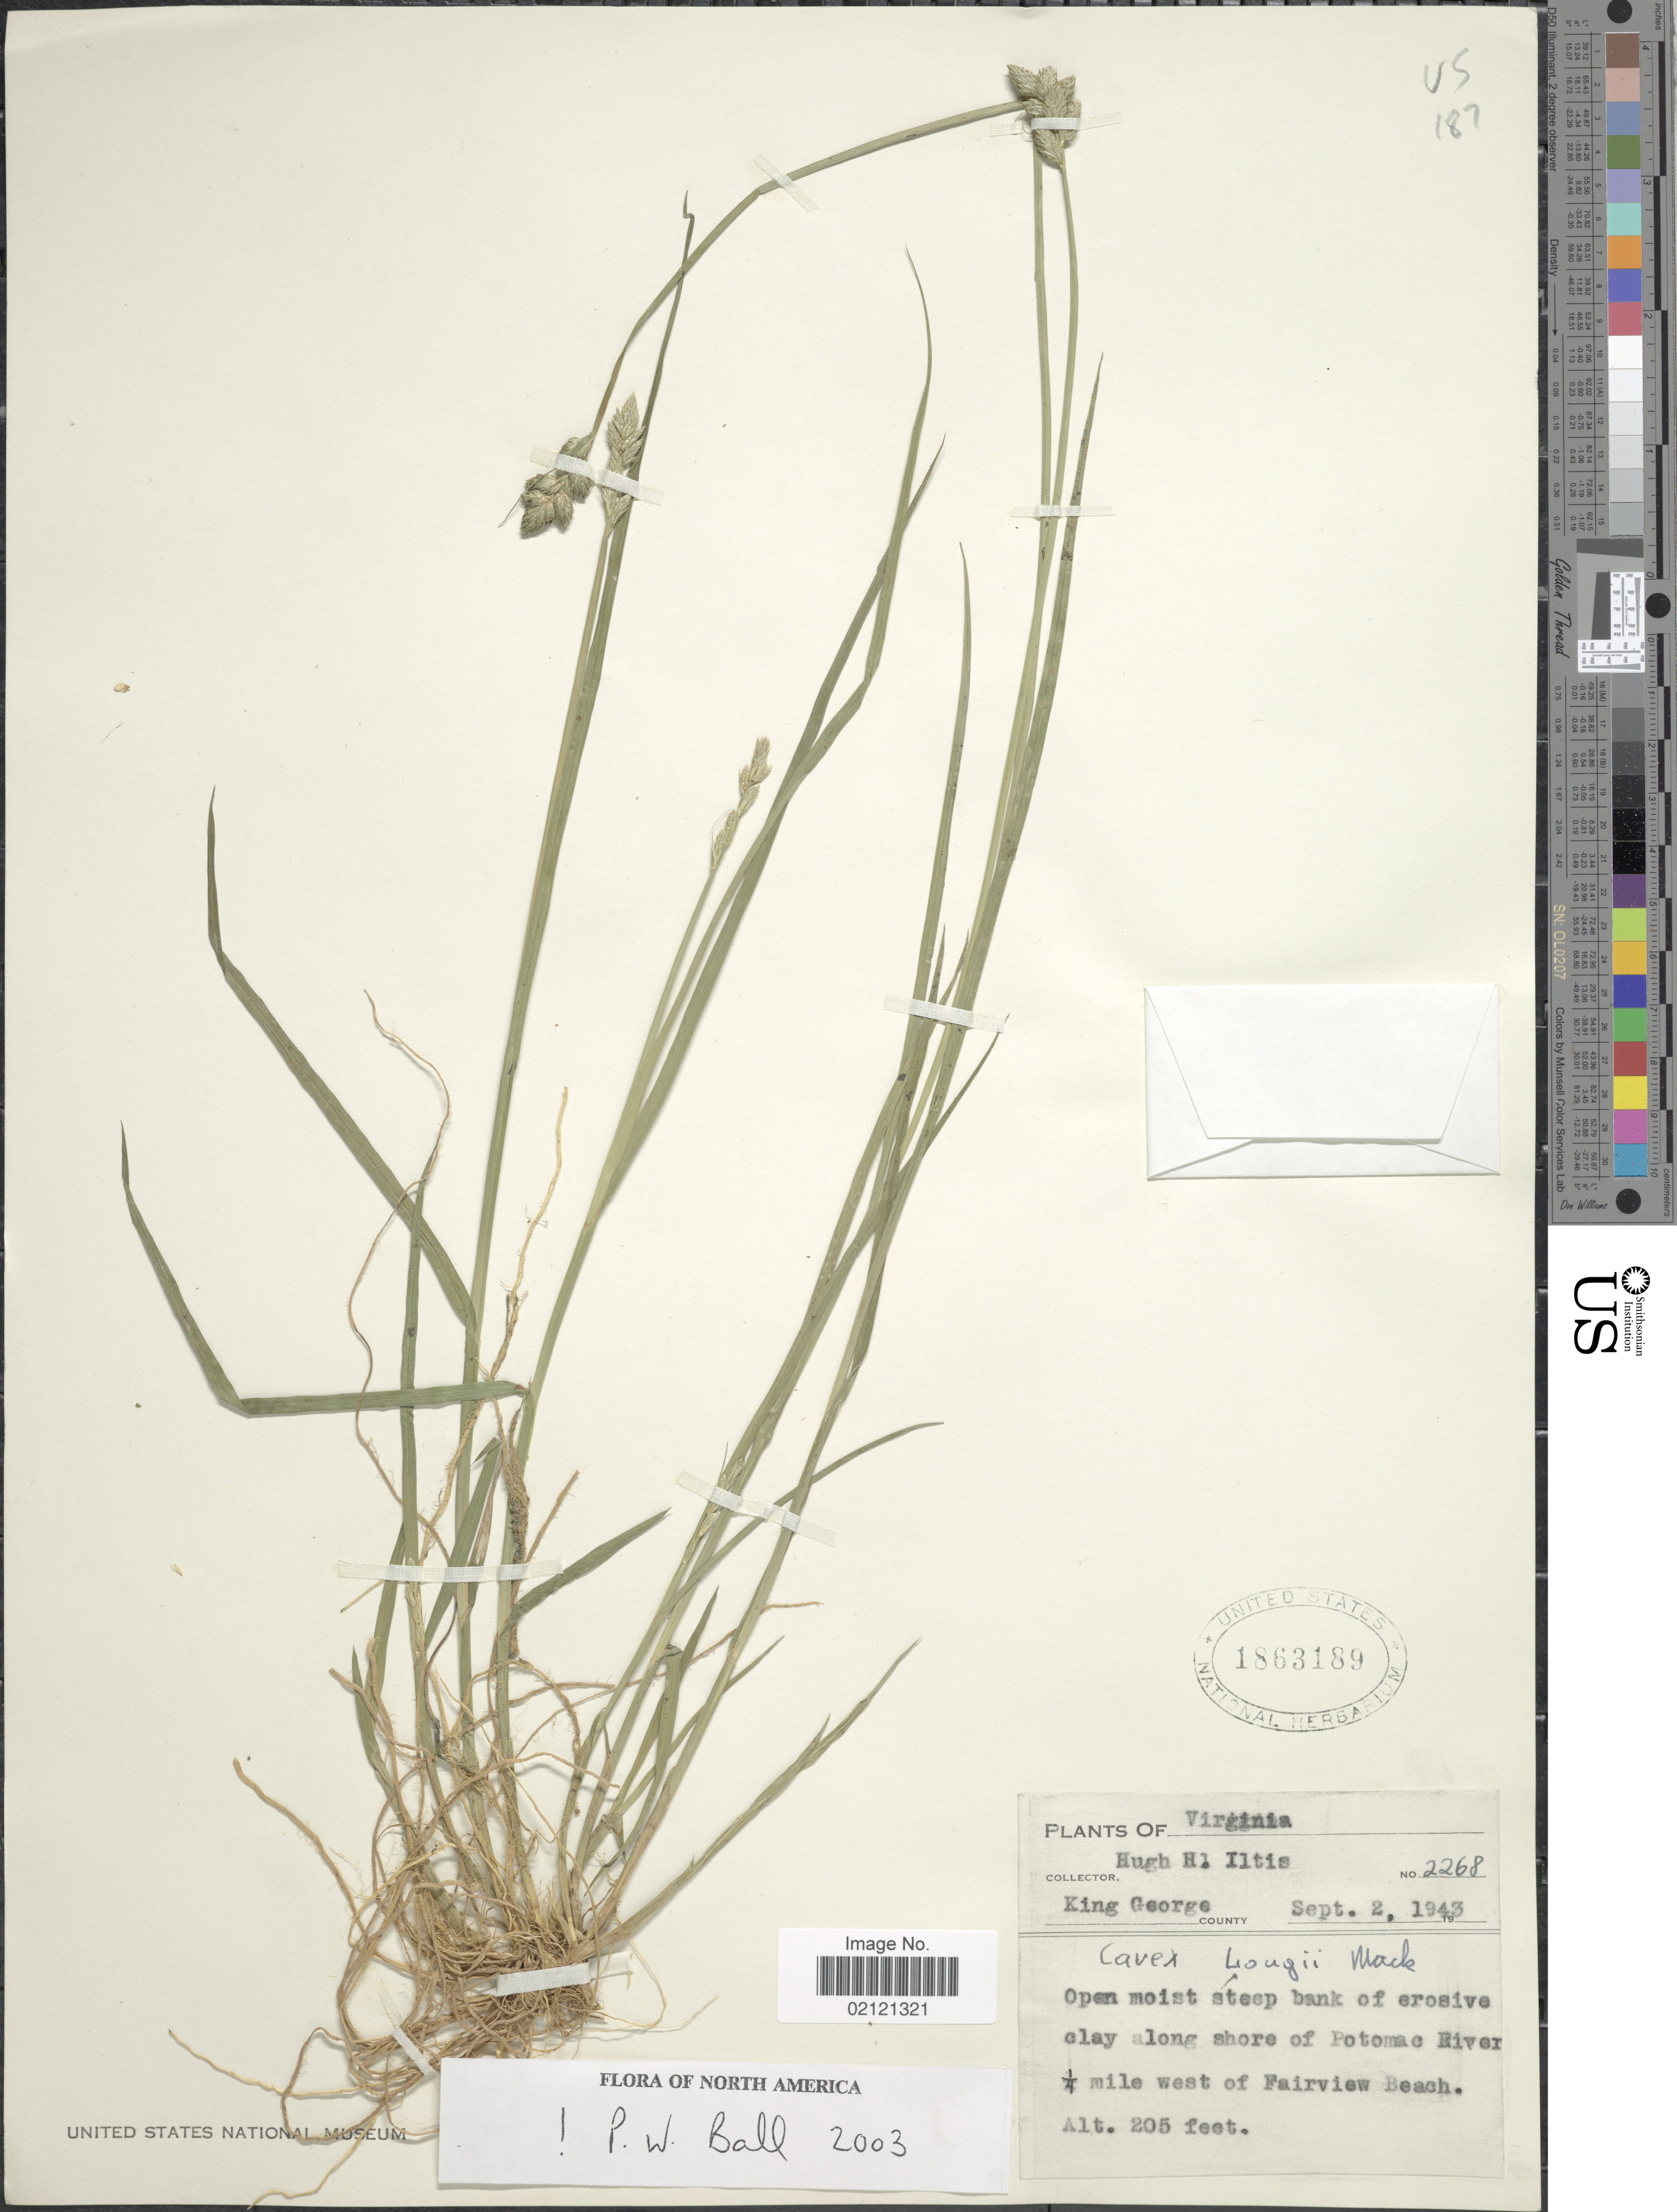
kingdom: Plantae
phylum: Tracheophyta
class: Liliopsida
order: Poales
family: Cyperaceae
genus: Carex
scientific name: Carex longii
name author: Mack.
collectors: H. H. Iltis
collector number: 2268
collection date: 1943-09-02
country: United States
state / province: Virginia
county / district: King George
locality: King George County, Open moist steep bank of erosive clay along shore of Potomac River ¼ mile west of Fairview Beach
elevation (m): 62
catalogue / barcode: US 1863189